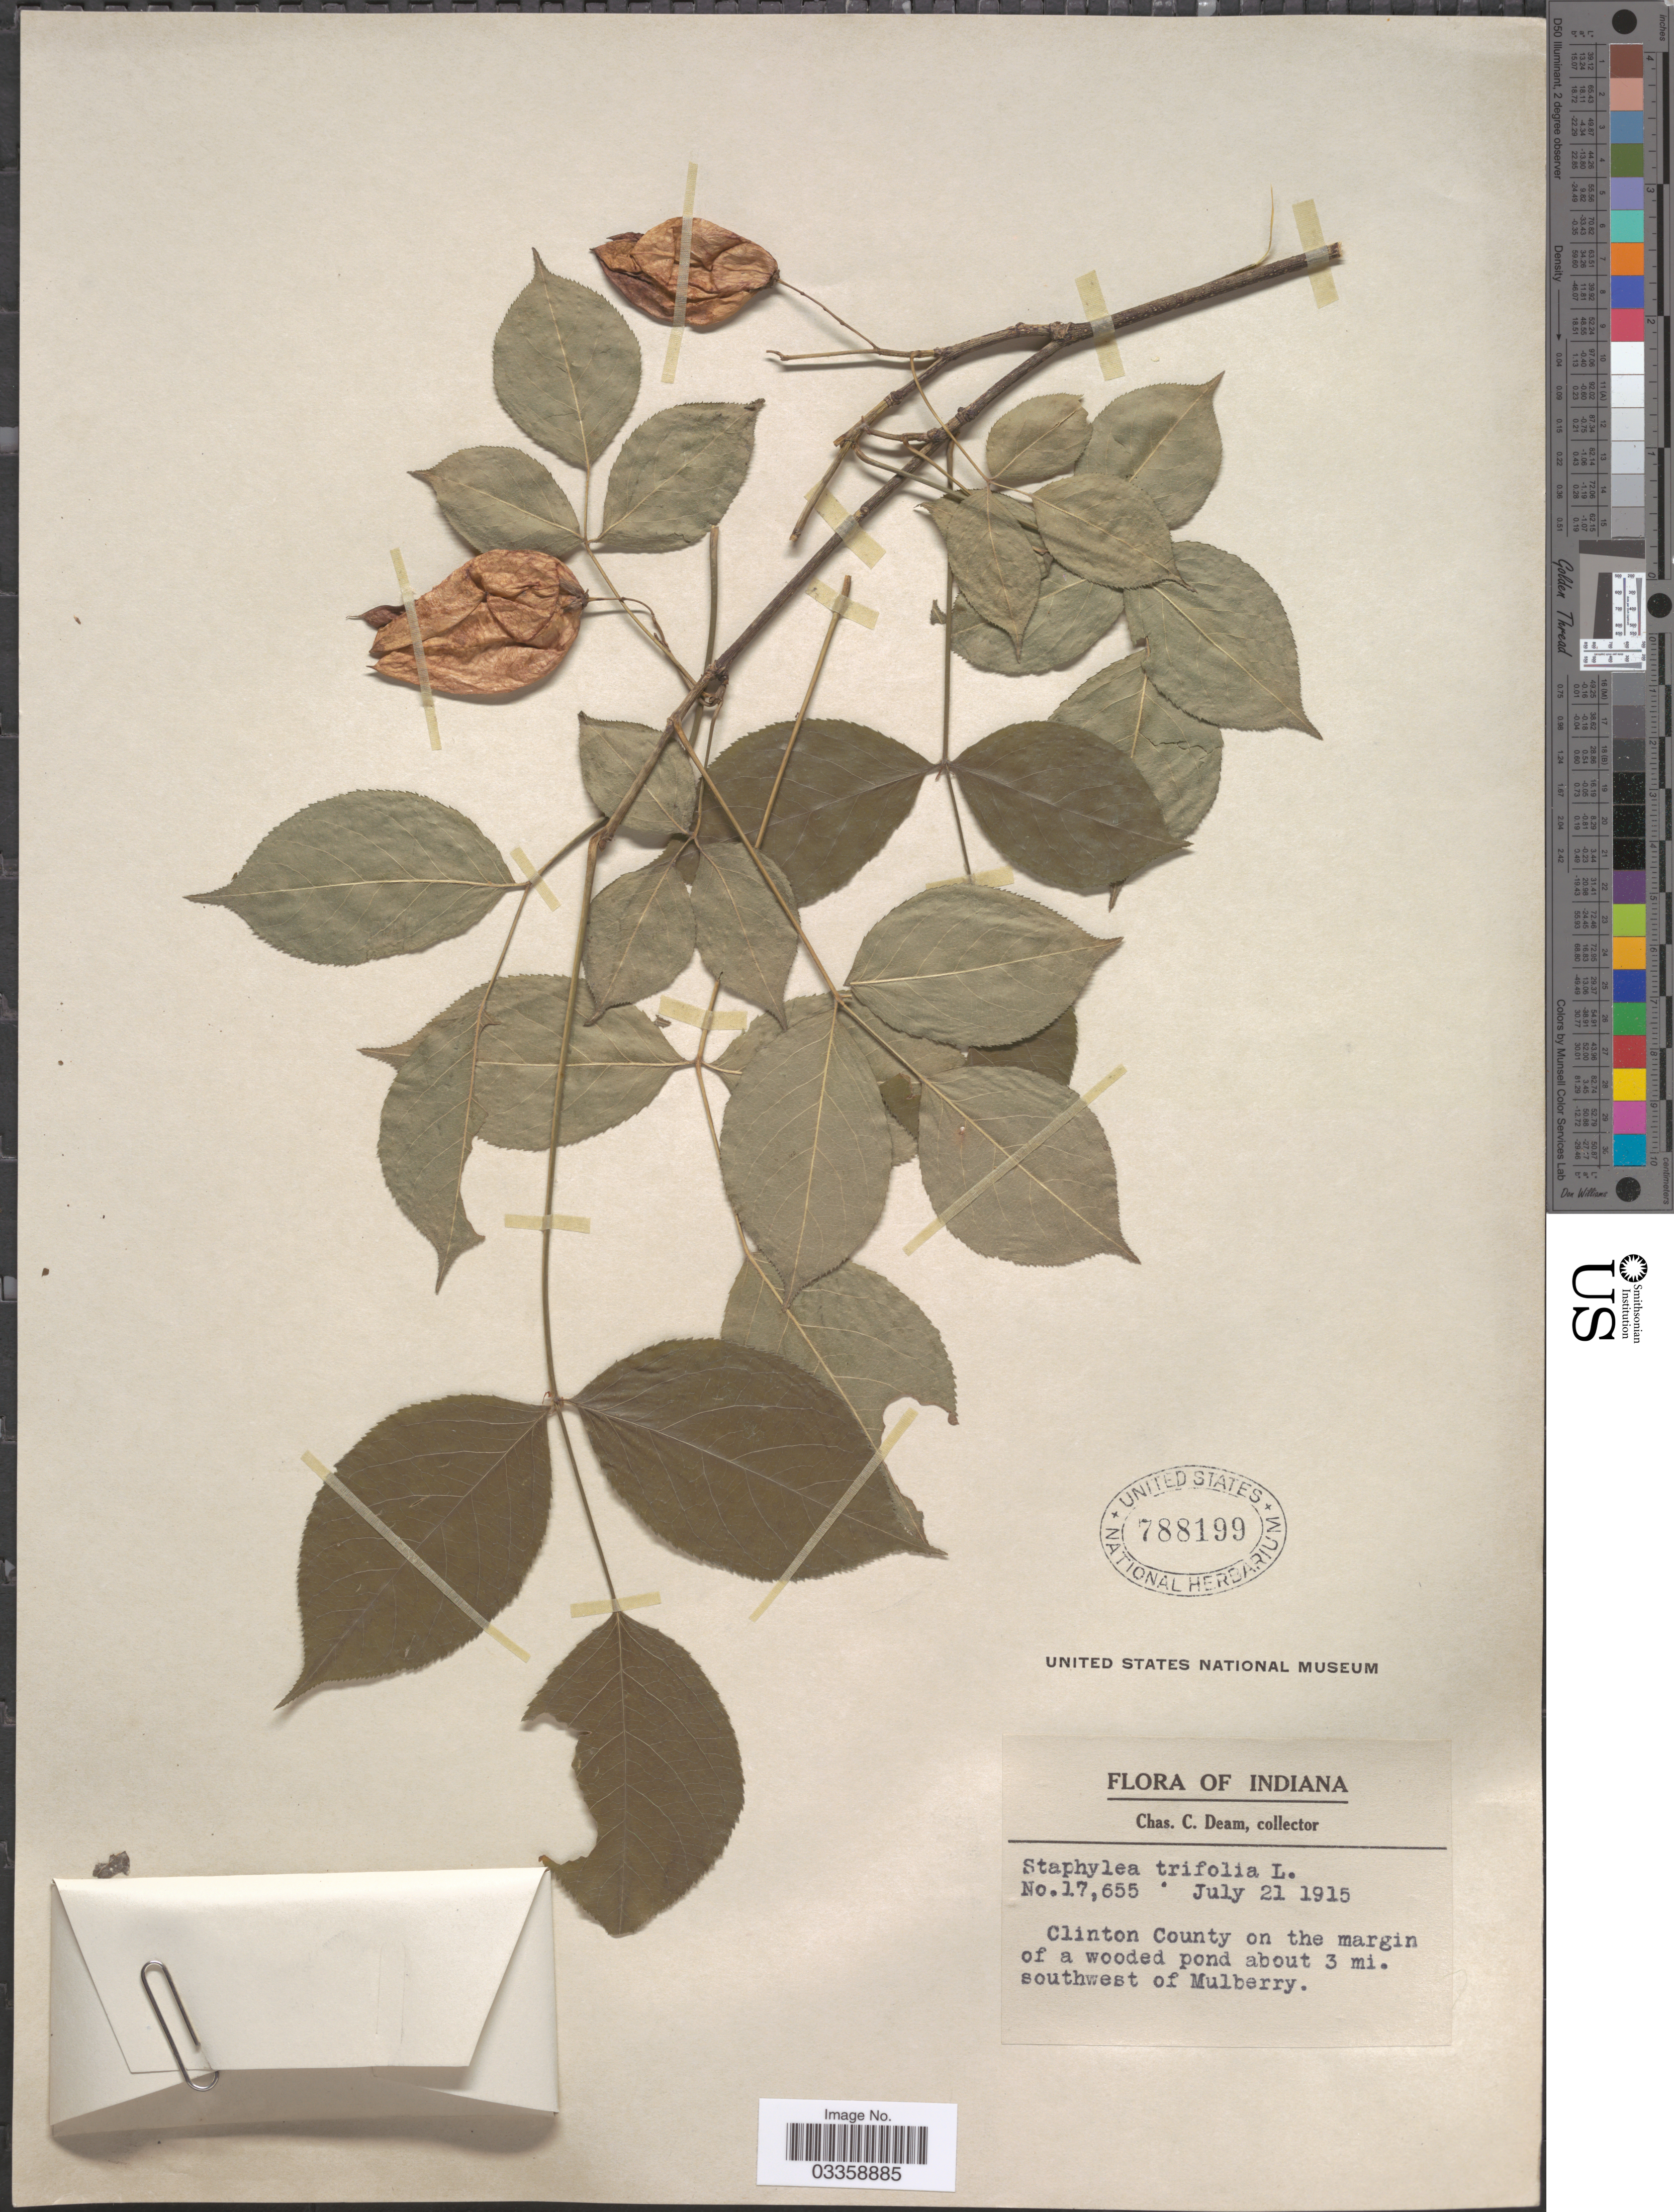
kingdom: Plantae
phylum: Tracheophyta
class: Magnoliopsida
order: Crossosomatales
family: Staphyleaceae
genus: Staphylea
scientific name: Staphylea trifolia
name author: L.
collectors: C. C. Deam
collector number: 17655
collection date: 1915-07-21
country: United States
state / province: Indiana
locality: Clinton County on the margin of a wooded pond about 3 mi. southwest of Mulberry.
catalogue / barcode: US 788199